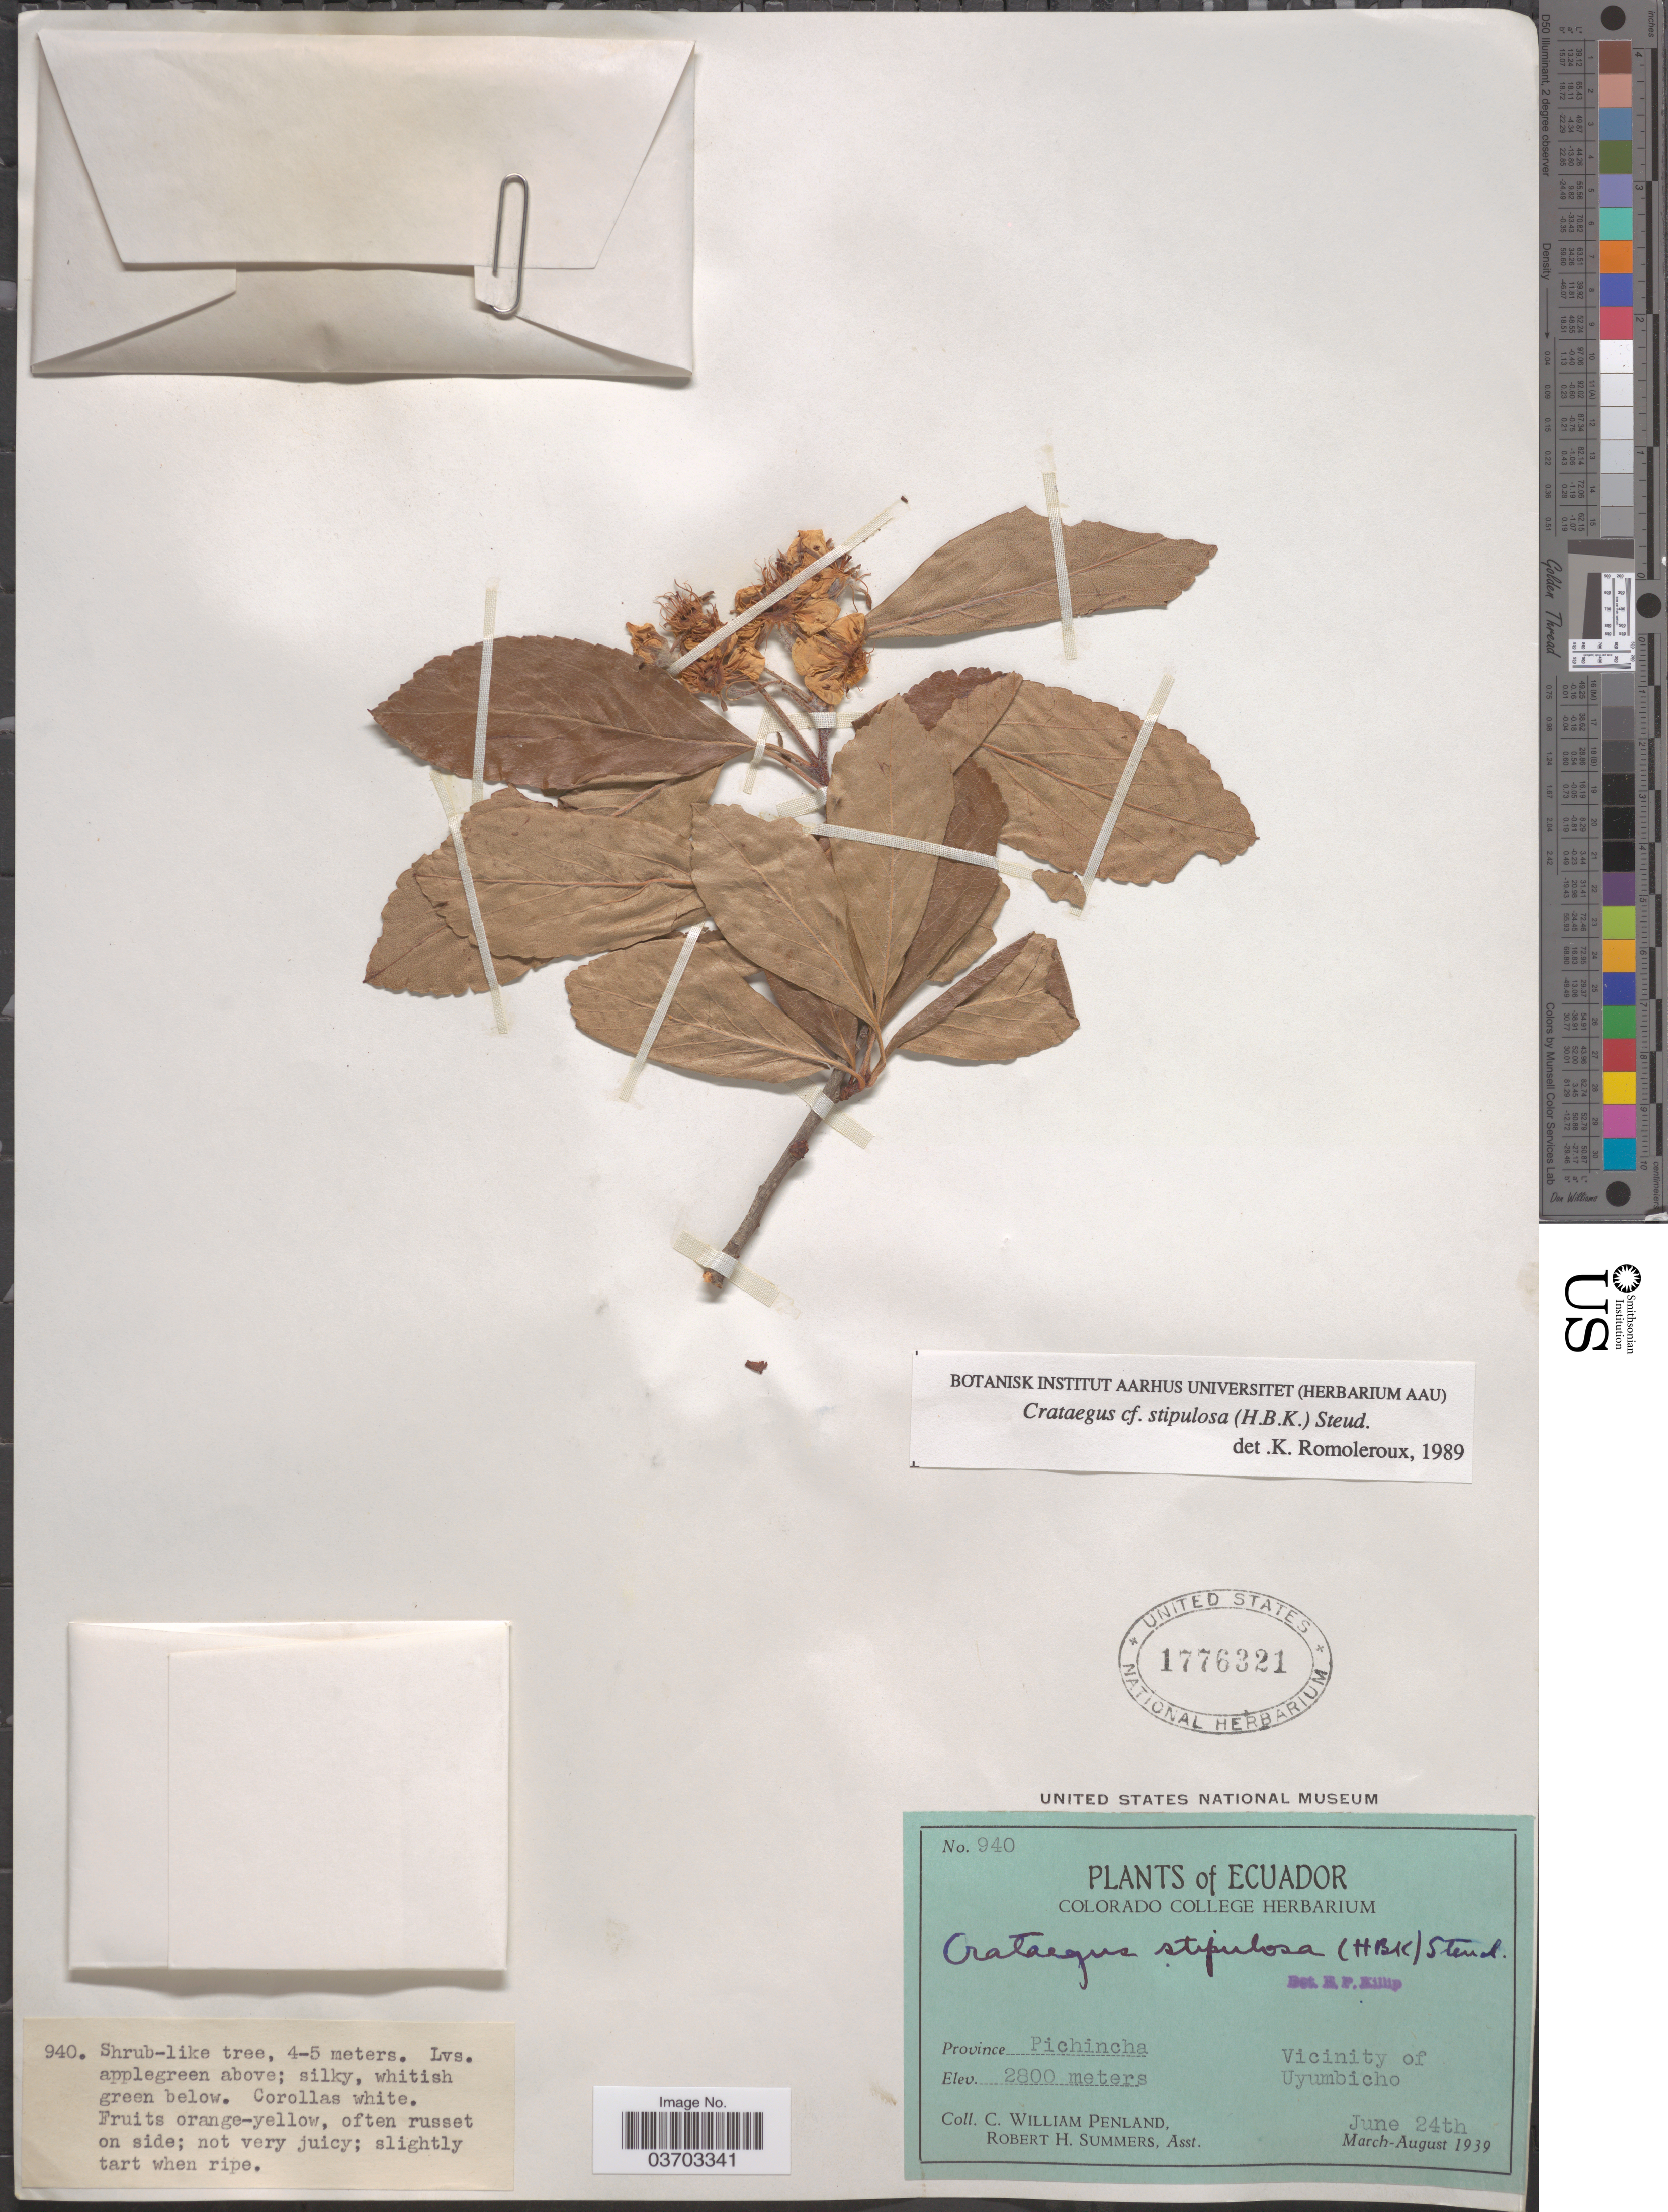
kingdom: Plantae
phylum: Tracheophyta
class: Magnoliopsida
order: Rosales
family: Rosaceae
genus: Crataegus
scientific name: Crataegus stipulosa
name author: (Kunth) Steud.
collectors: C. W. Penland & R. Summers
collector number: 940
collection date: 1939-06-24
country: Ecuador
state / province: Pichincha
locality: Vicinity of Uyumbicho.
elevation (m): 2800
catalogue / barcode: US 1776321